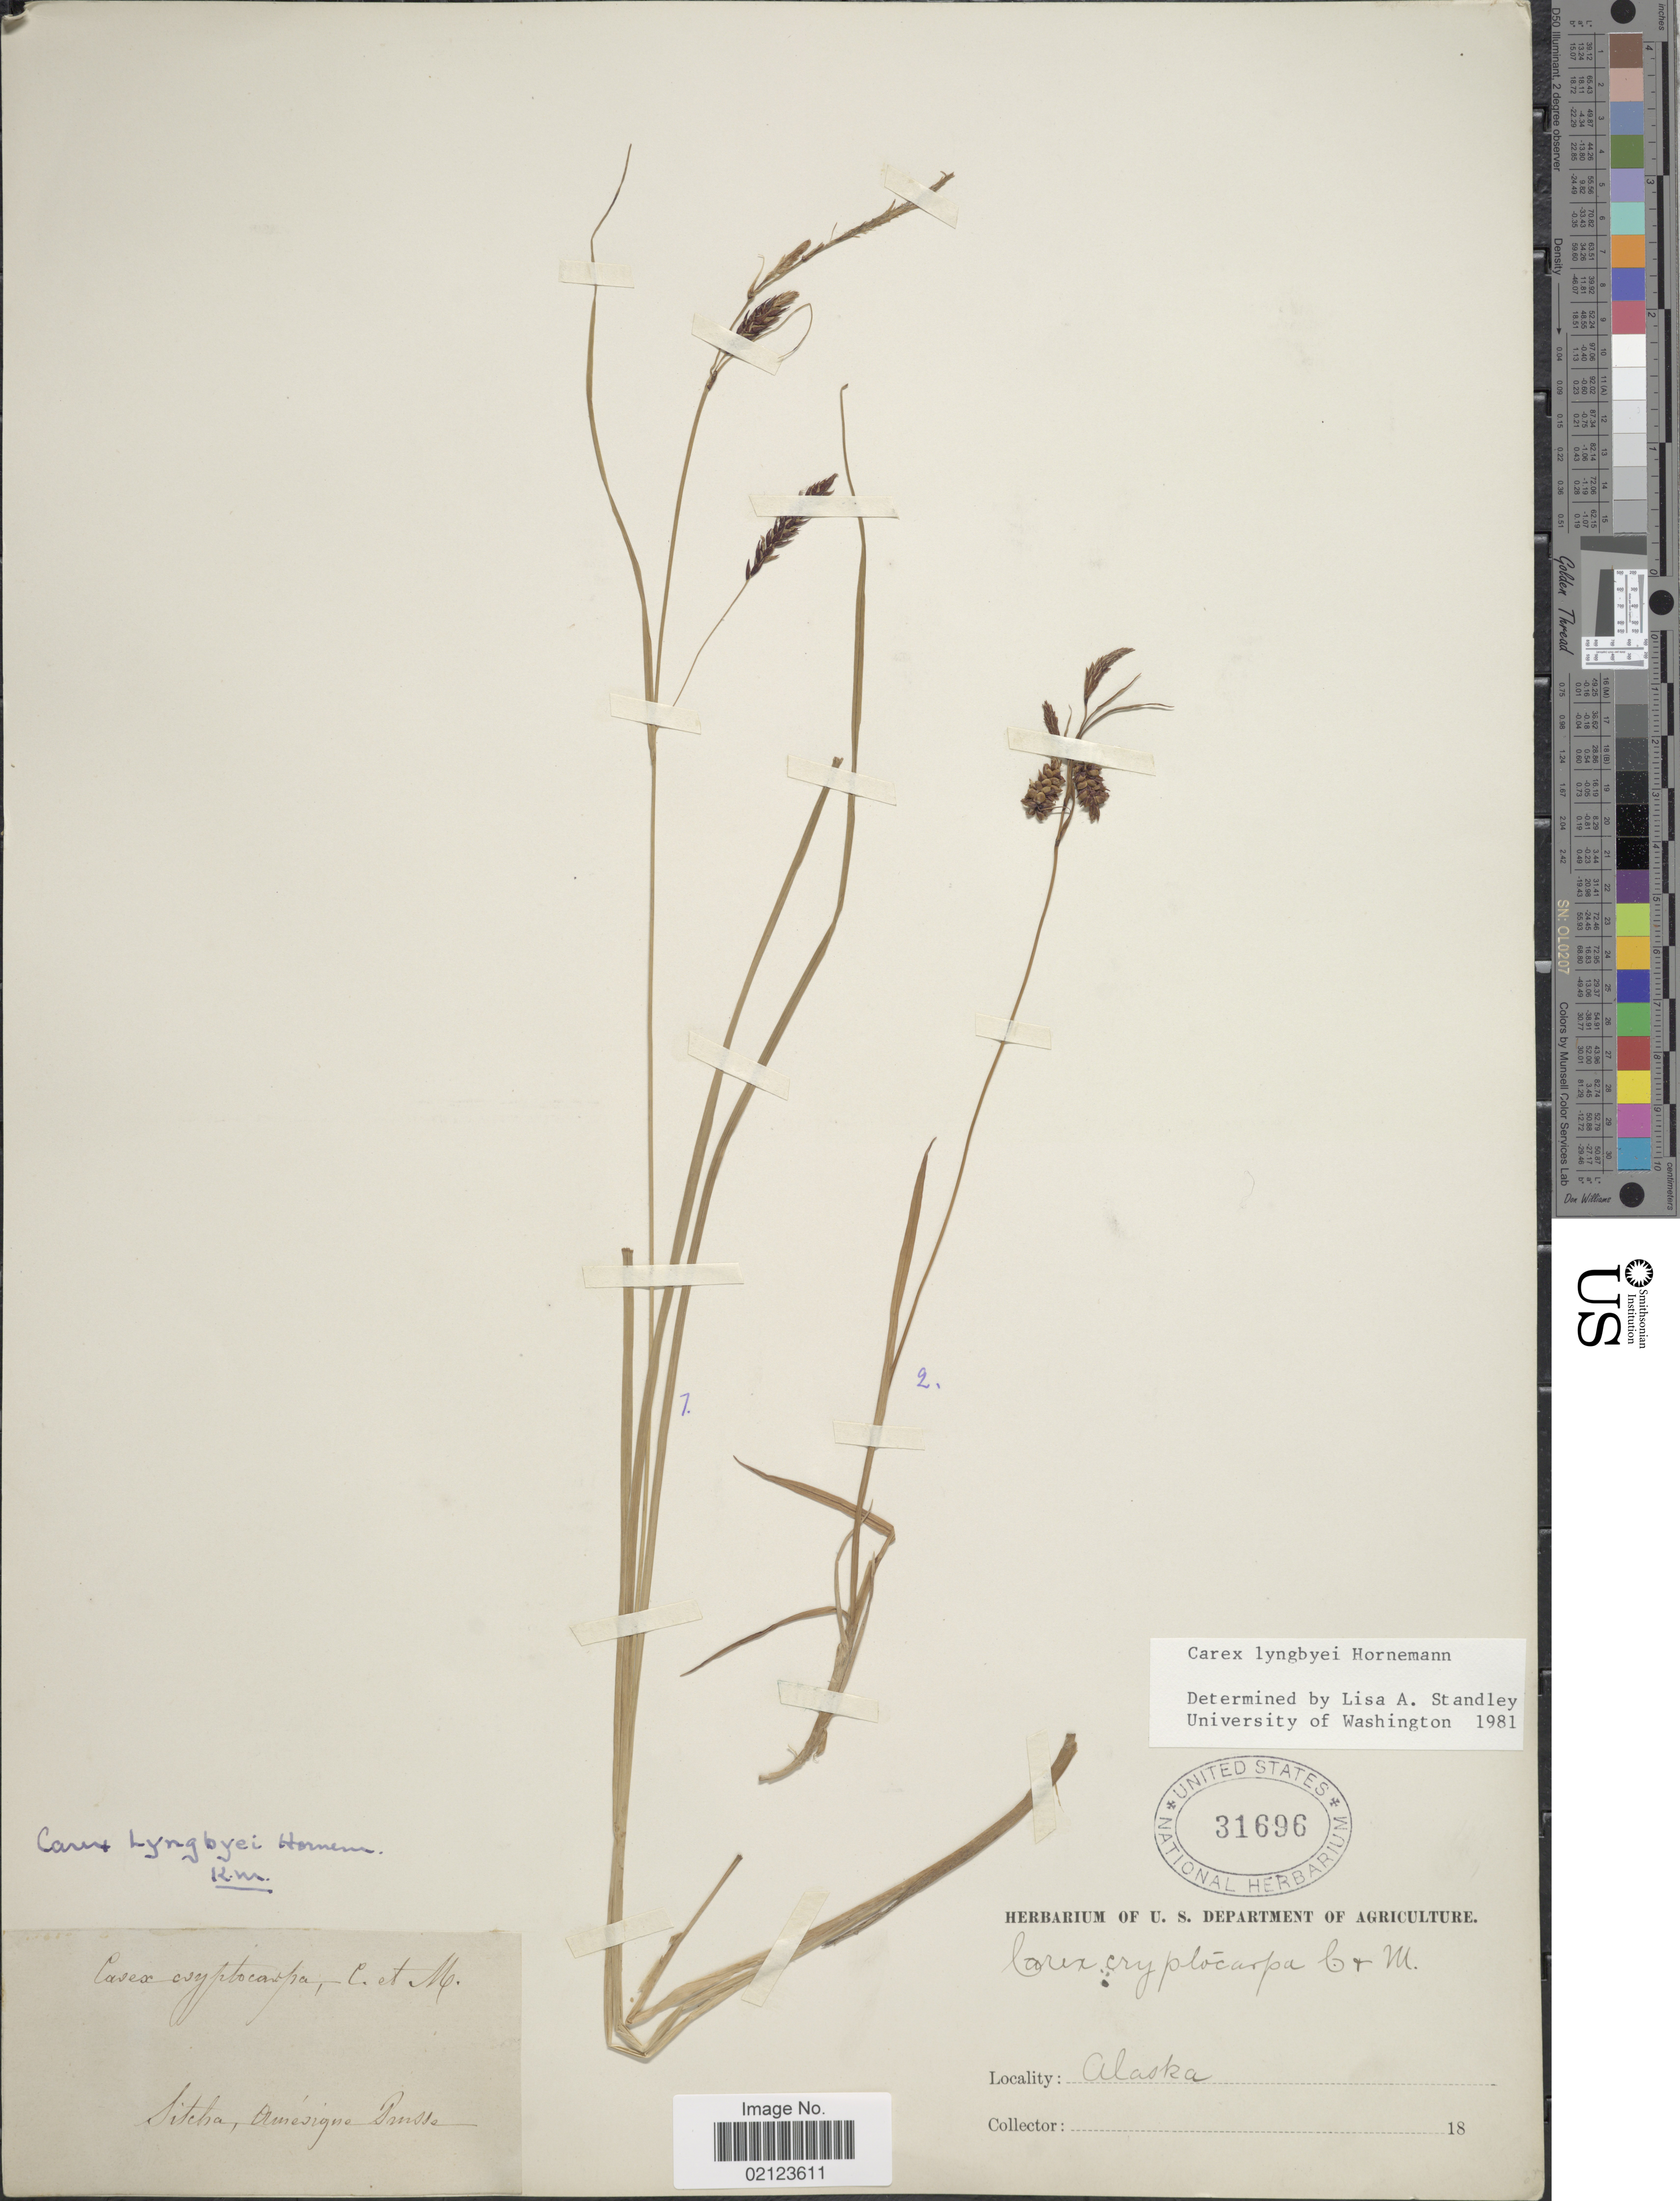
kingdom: Plantae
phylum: Tracheophyta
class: Liliopsida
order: Poales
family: Cyperaceae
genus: Carex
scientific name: Carex lyngbyei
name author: Hornem.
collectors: ex herb. U. S. Department of Agriculture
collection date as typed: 18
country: United States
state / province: Alaska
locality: Sitka, Amerique Prusse.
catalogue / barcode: US 31696